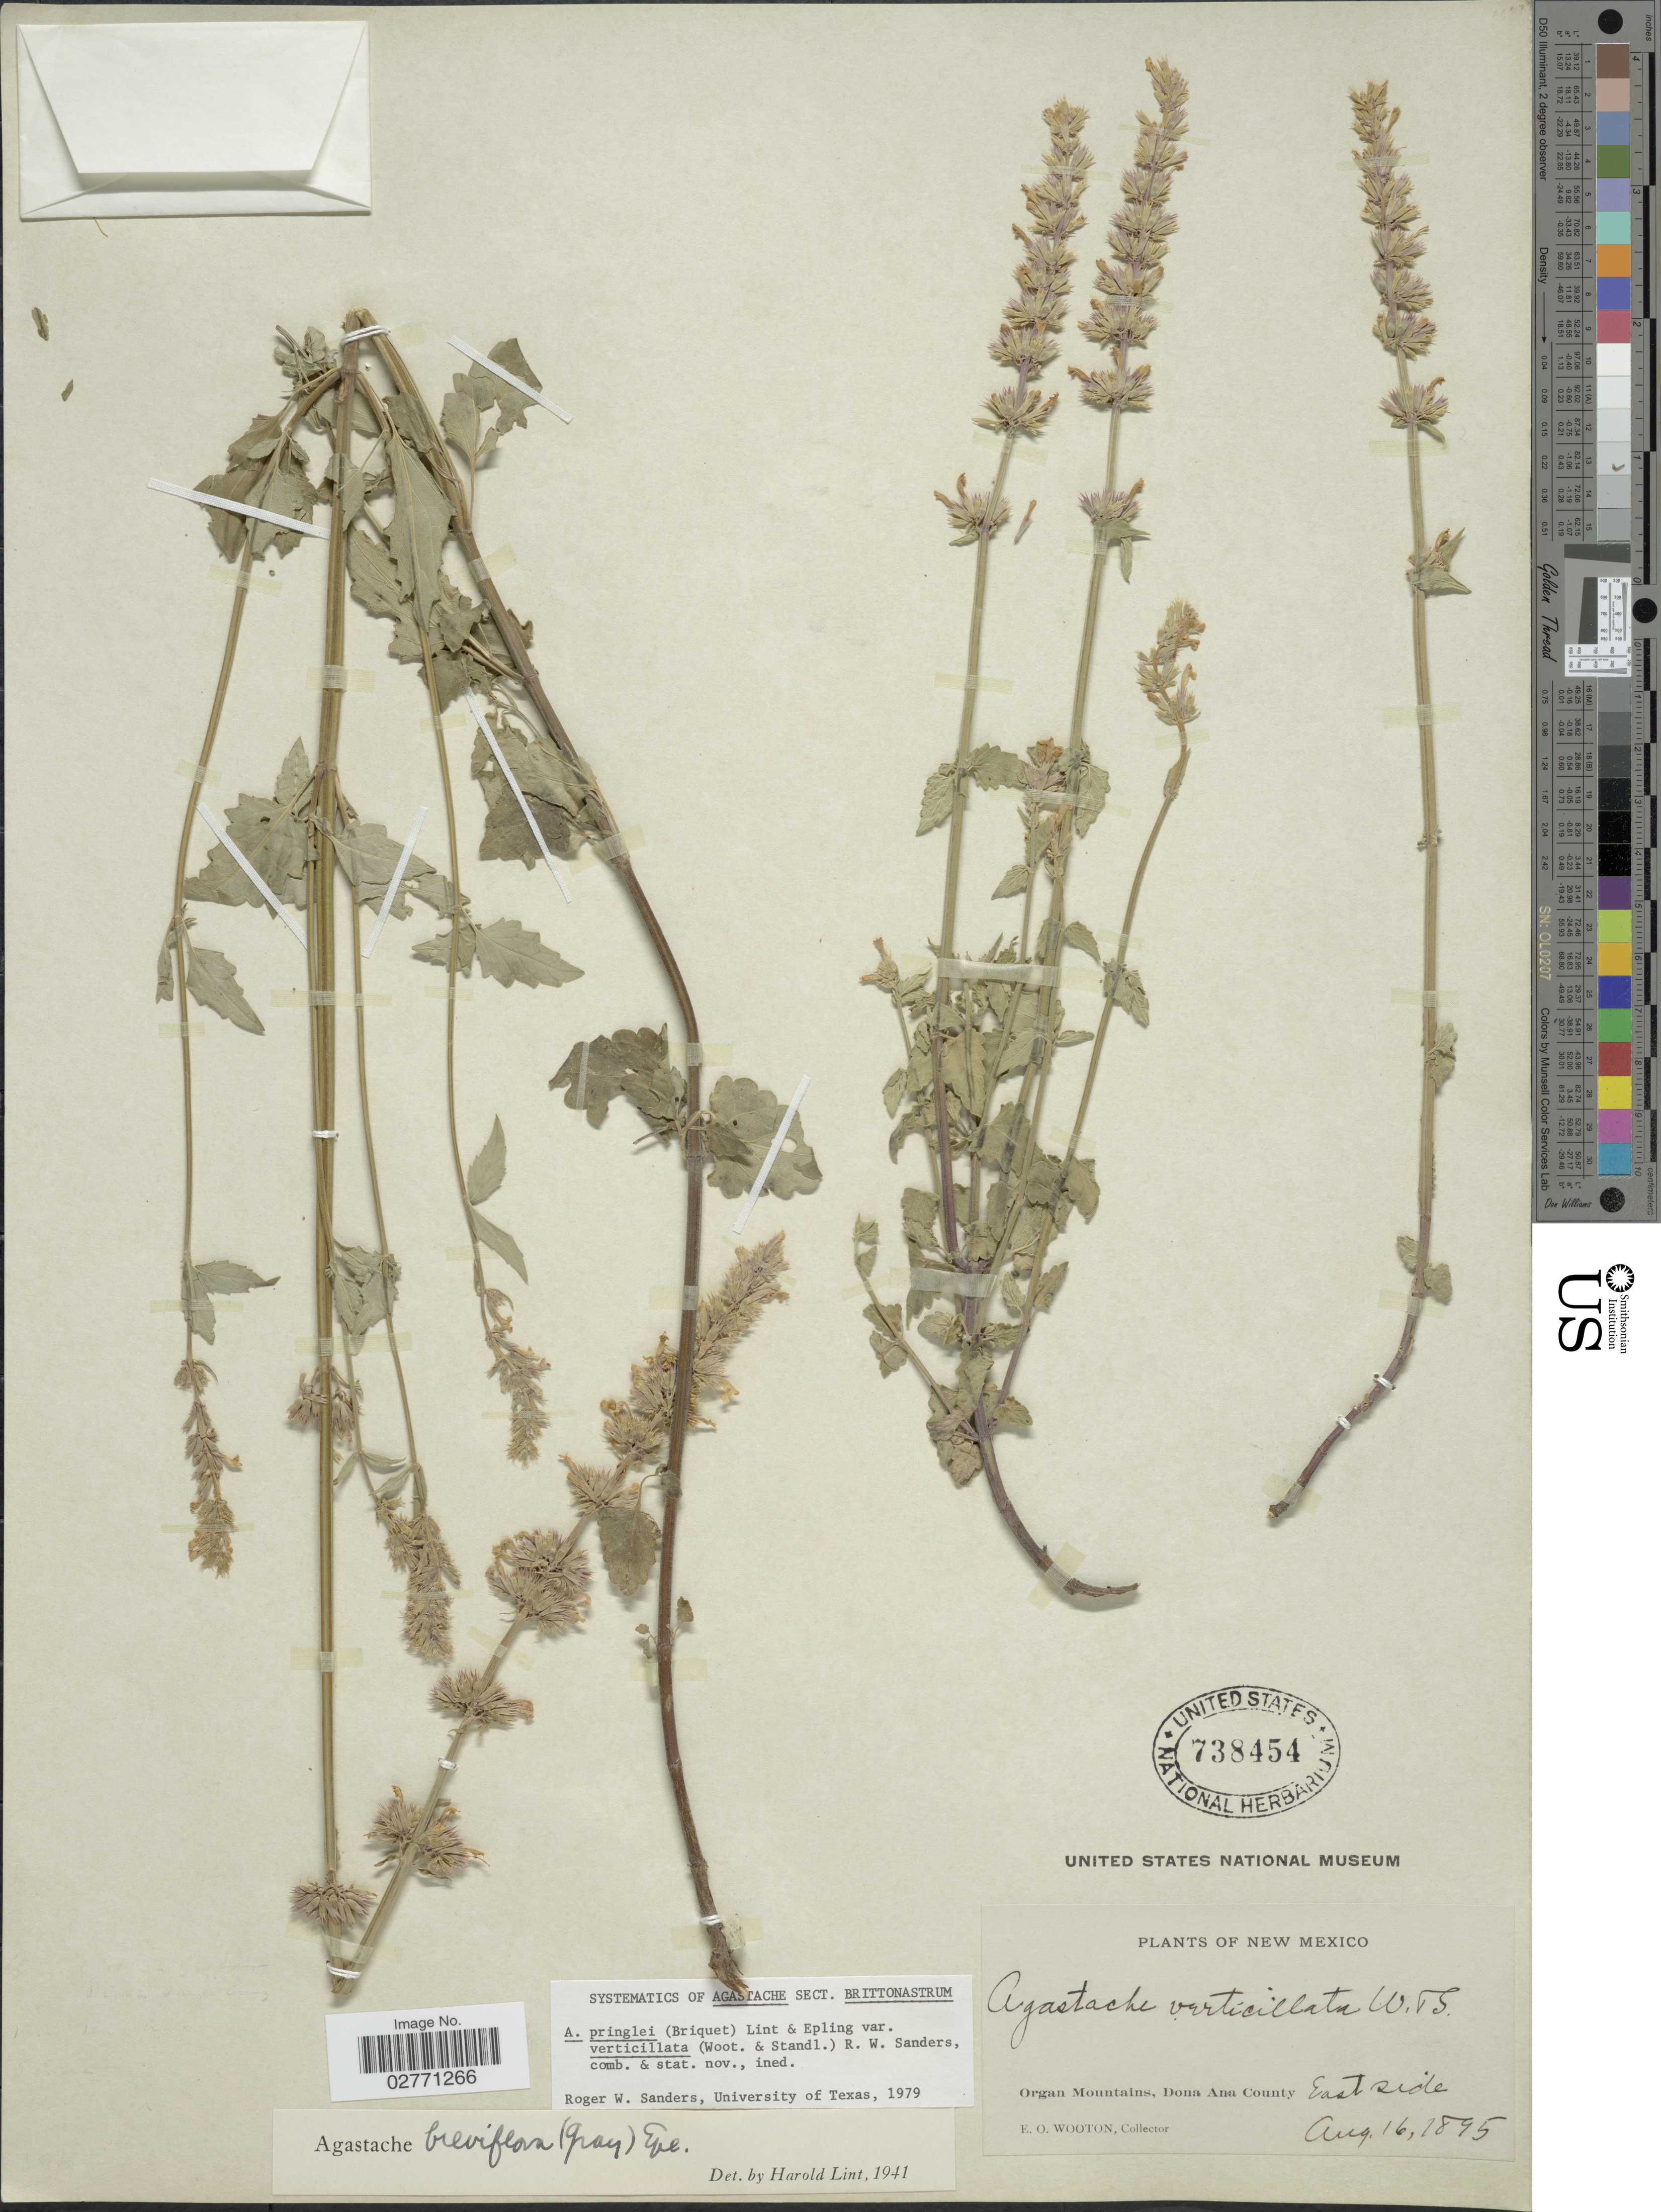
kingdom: Plantae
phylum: Tracheophyta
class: Magnoliopsida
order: Lamiales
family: Lamiaceae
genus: Agastache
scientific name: Agastache pringlei var. verticillata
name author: (Wooten & Standl.) R. W. Sanders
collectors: E. O. Wooton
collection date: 1895-08-16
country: United States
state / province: New Mexico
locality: Organ Mountains, Dona Ana County. East side.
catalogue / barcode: US 738454